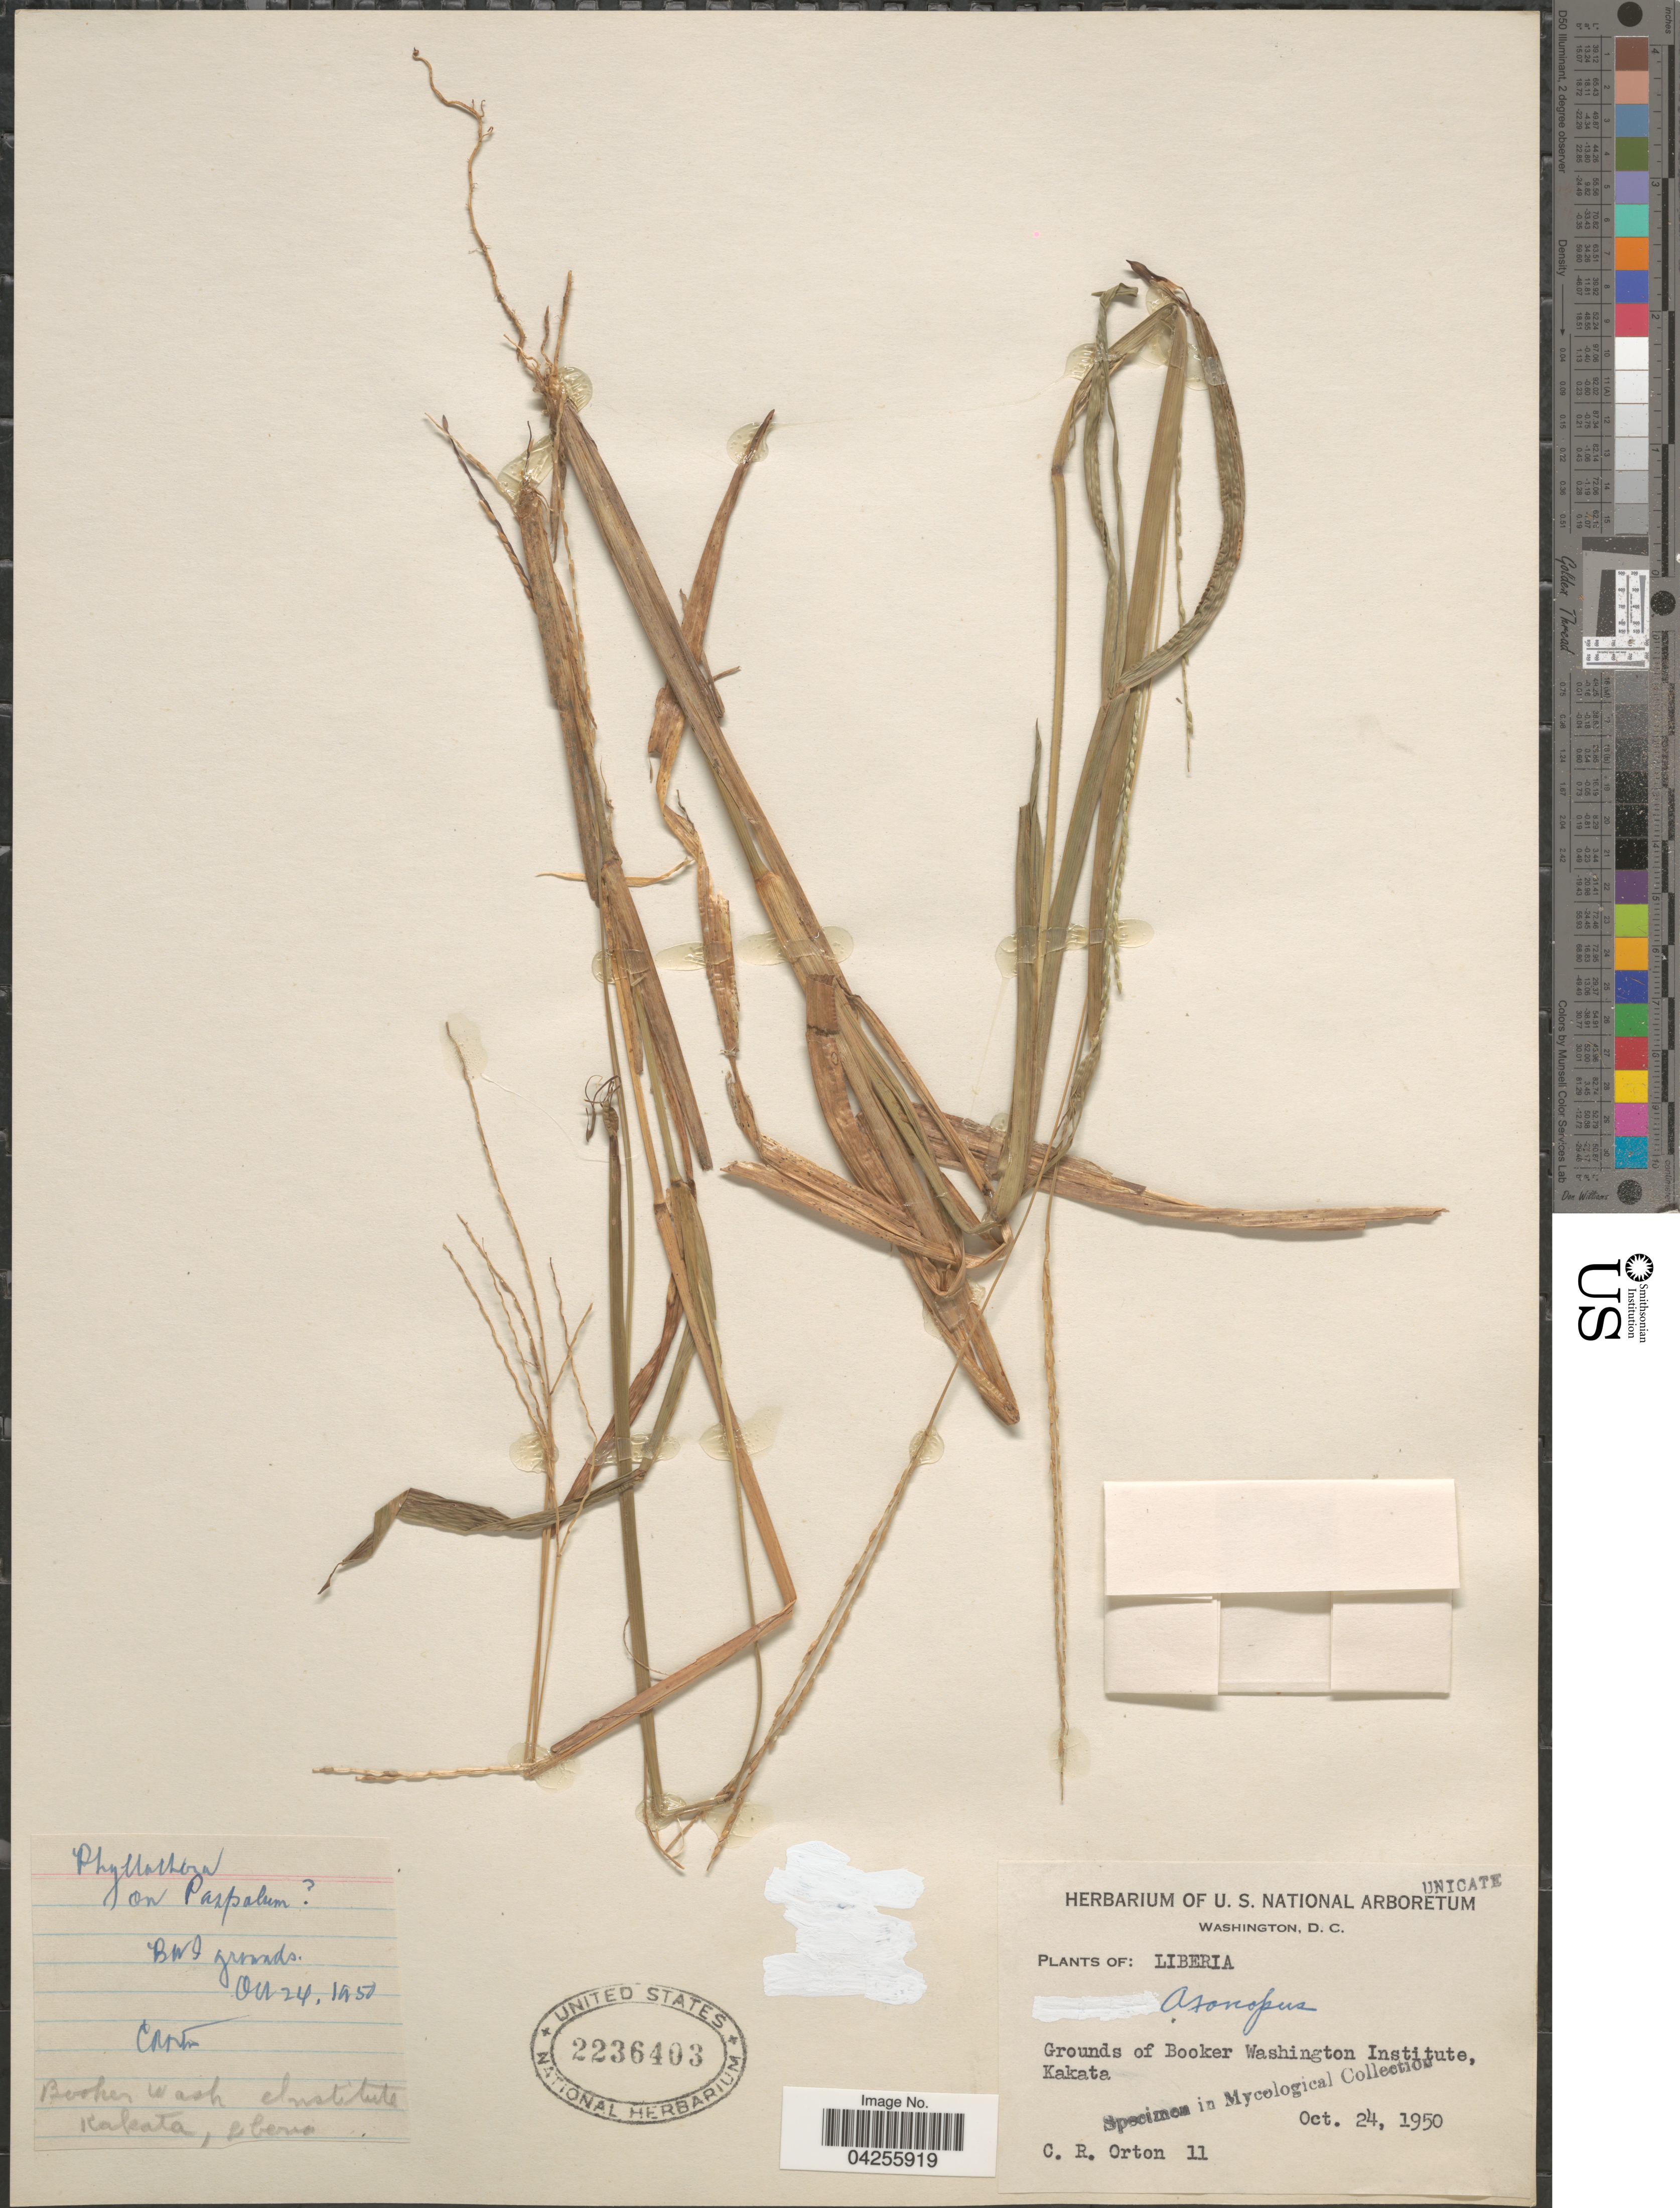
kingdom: Plantae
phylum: Tracheophyta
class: Liliopsida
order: Poales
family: Poaceae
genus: Axonopus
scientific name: Axonopus flexuosus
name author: (Peter) C. E. Hubb.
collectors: C. Orton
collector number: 11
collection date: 1950-10-24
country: Liberia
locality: Grounds of Booker Washington Institute, Kakata.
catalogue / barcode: US 2236403